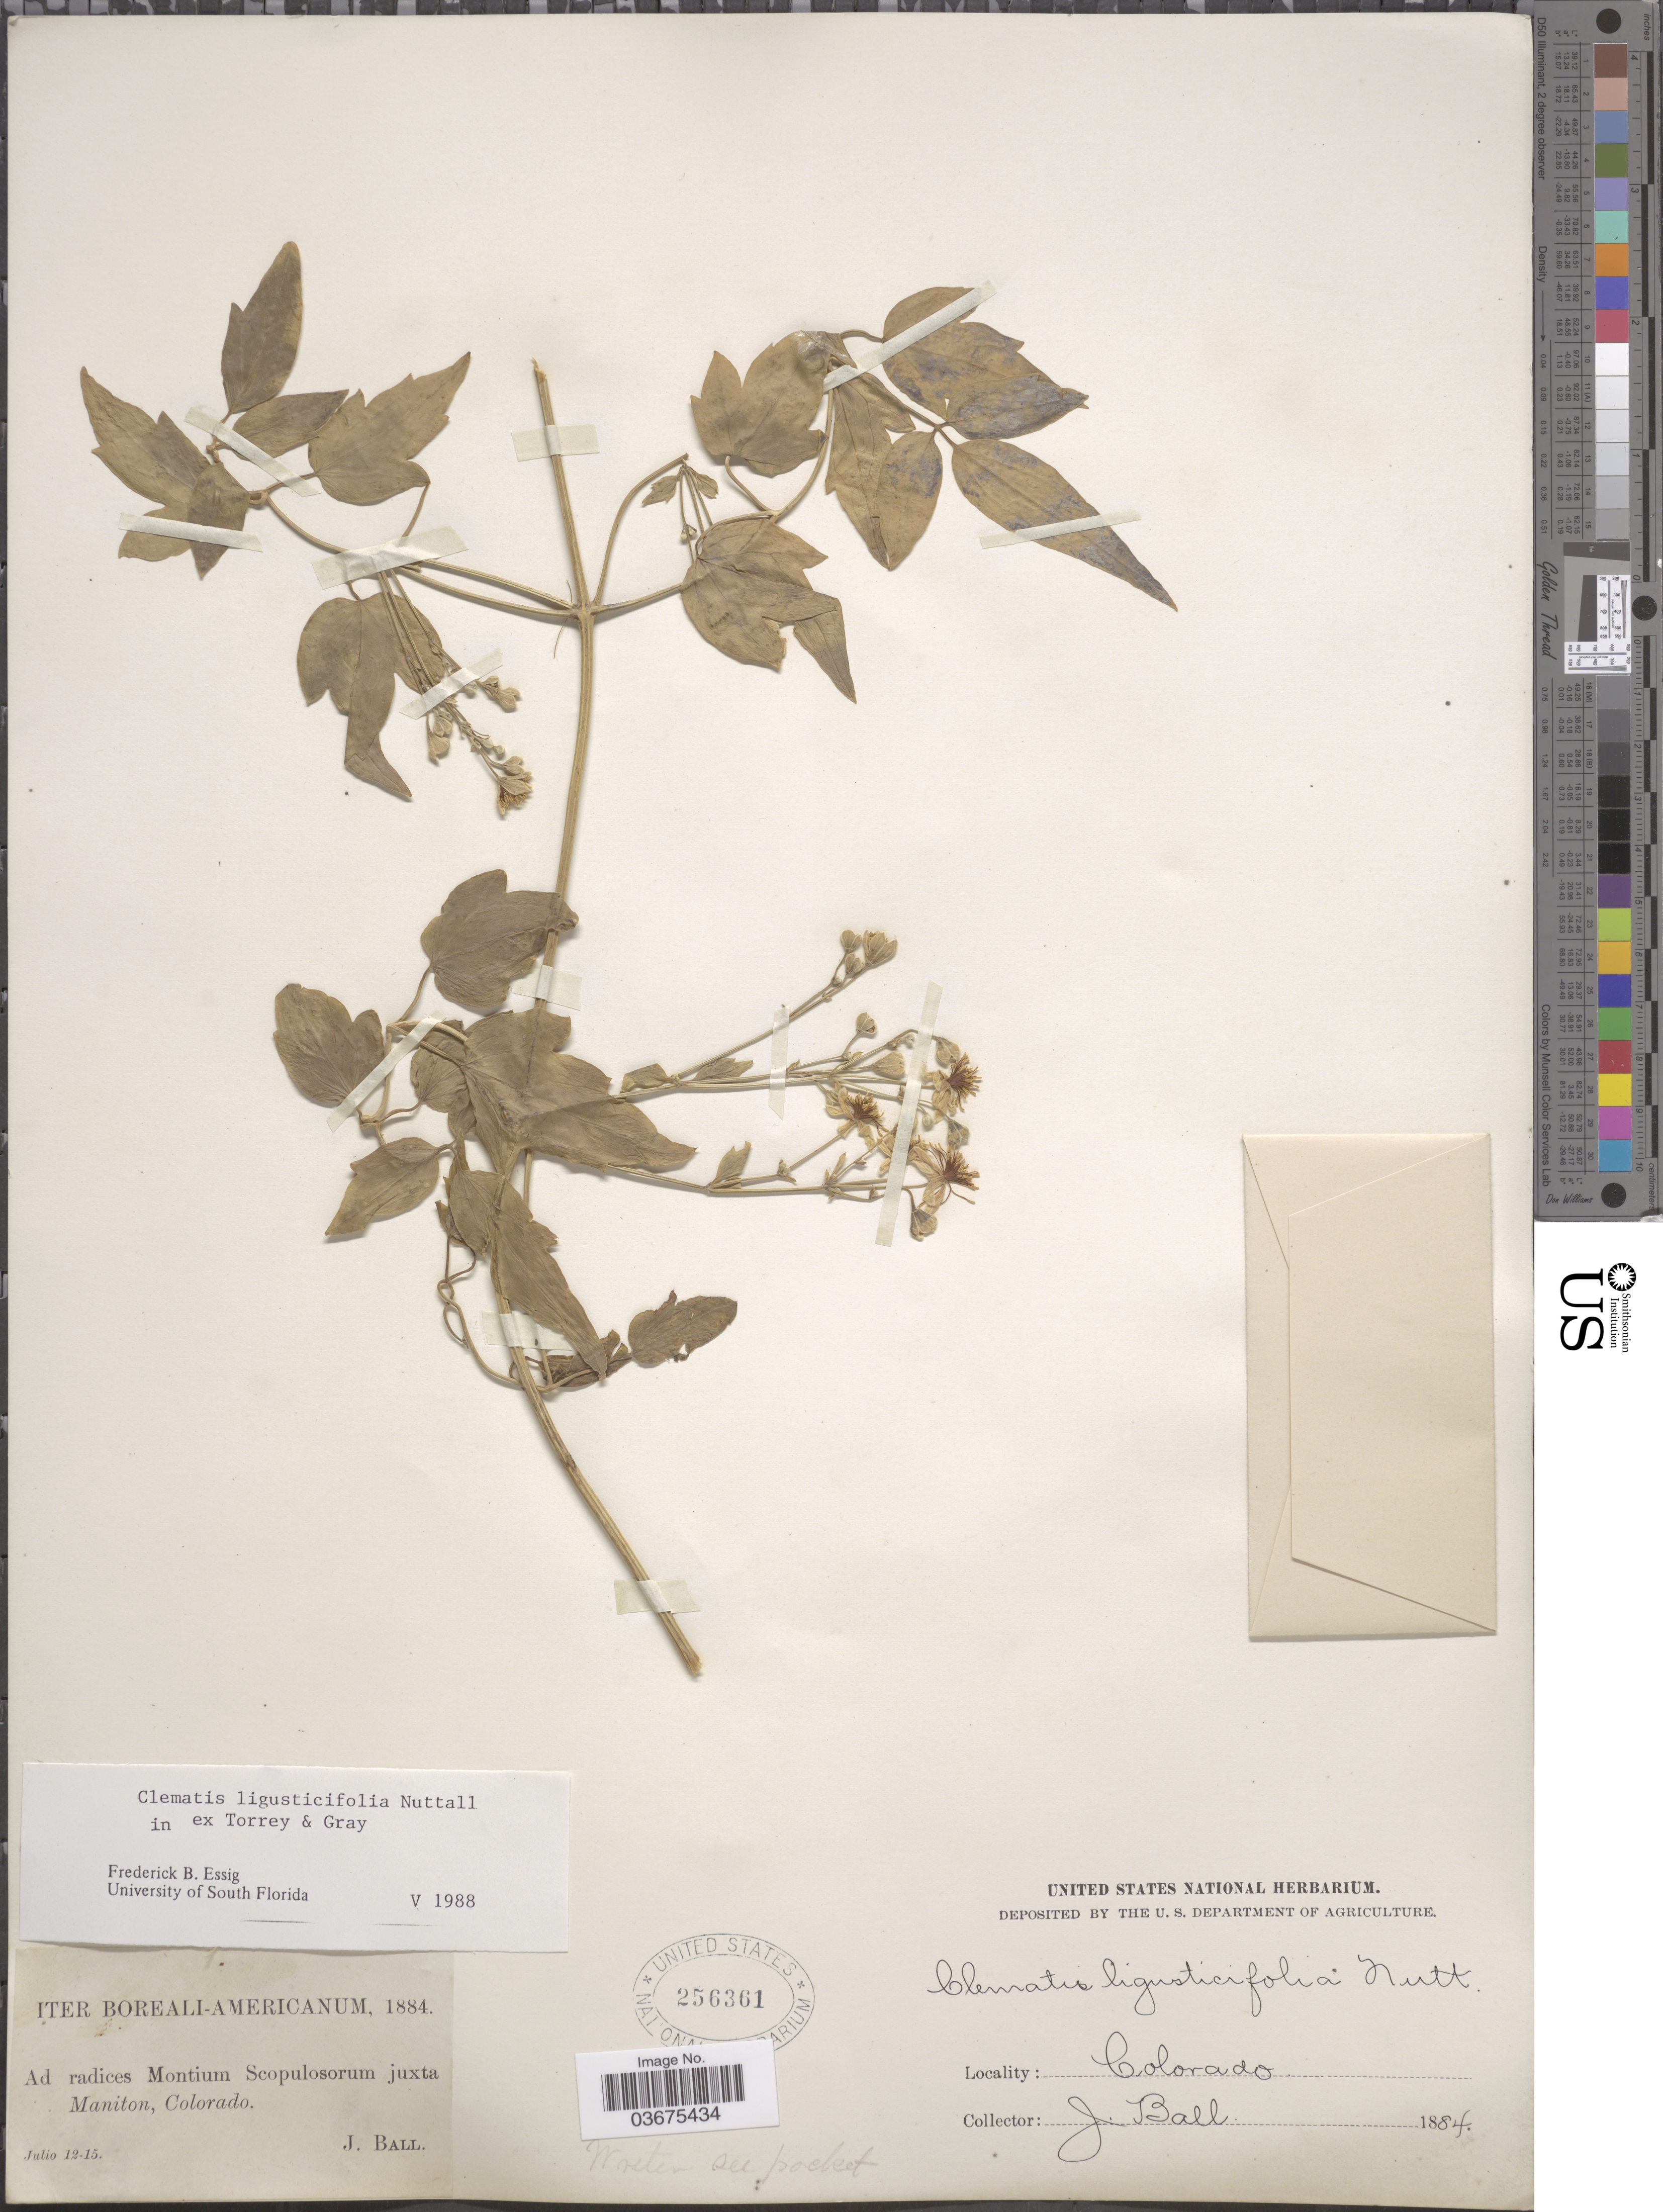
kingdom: Plantae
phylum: Tracheophyta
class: Magnoliopsida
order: Ranunculales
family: Ranunculaceae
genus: Clematis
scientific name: Clematis ligusticifolia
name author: Nutt.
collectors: J. Ball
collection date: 1884-07-12/1884-07-15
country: United States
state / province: Colorado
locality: Iter Boreali-Americanum. Maniton.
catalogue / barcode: US 256361